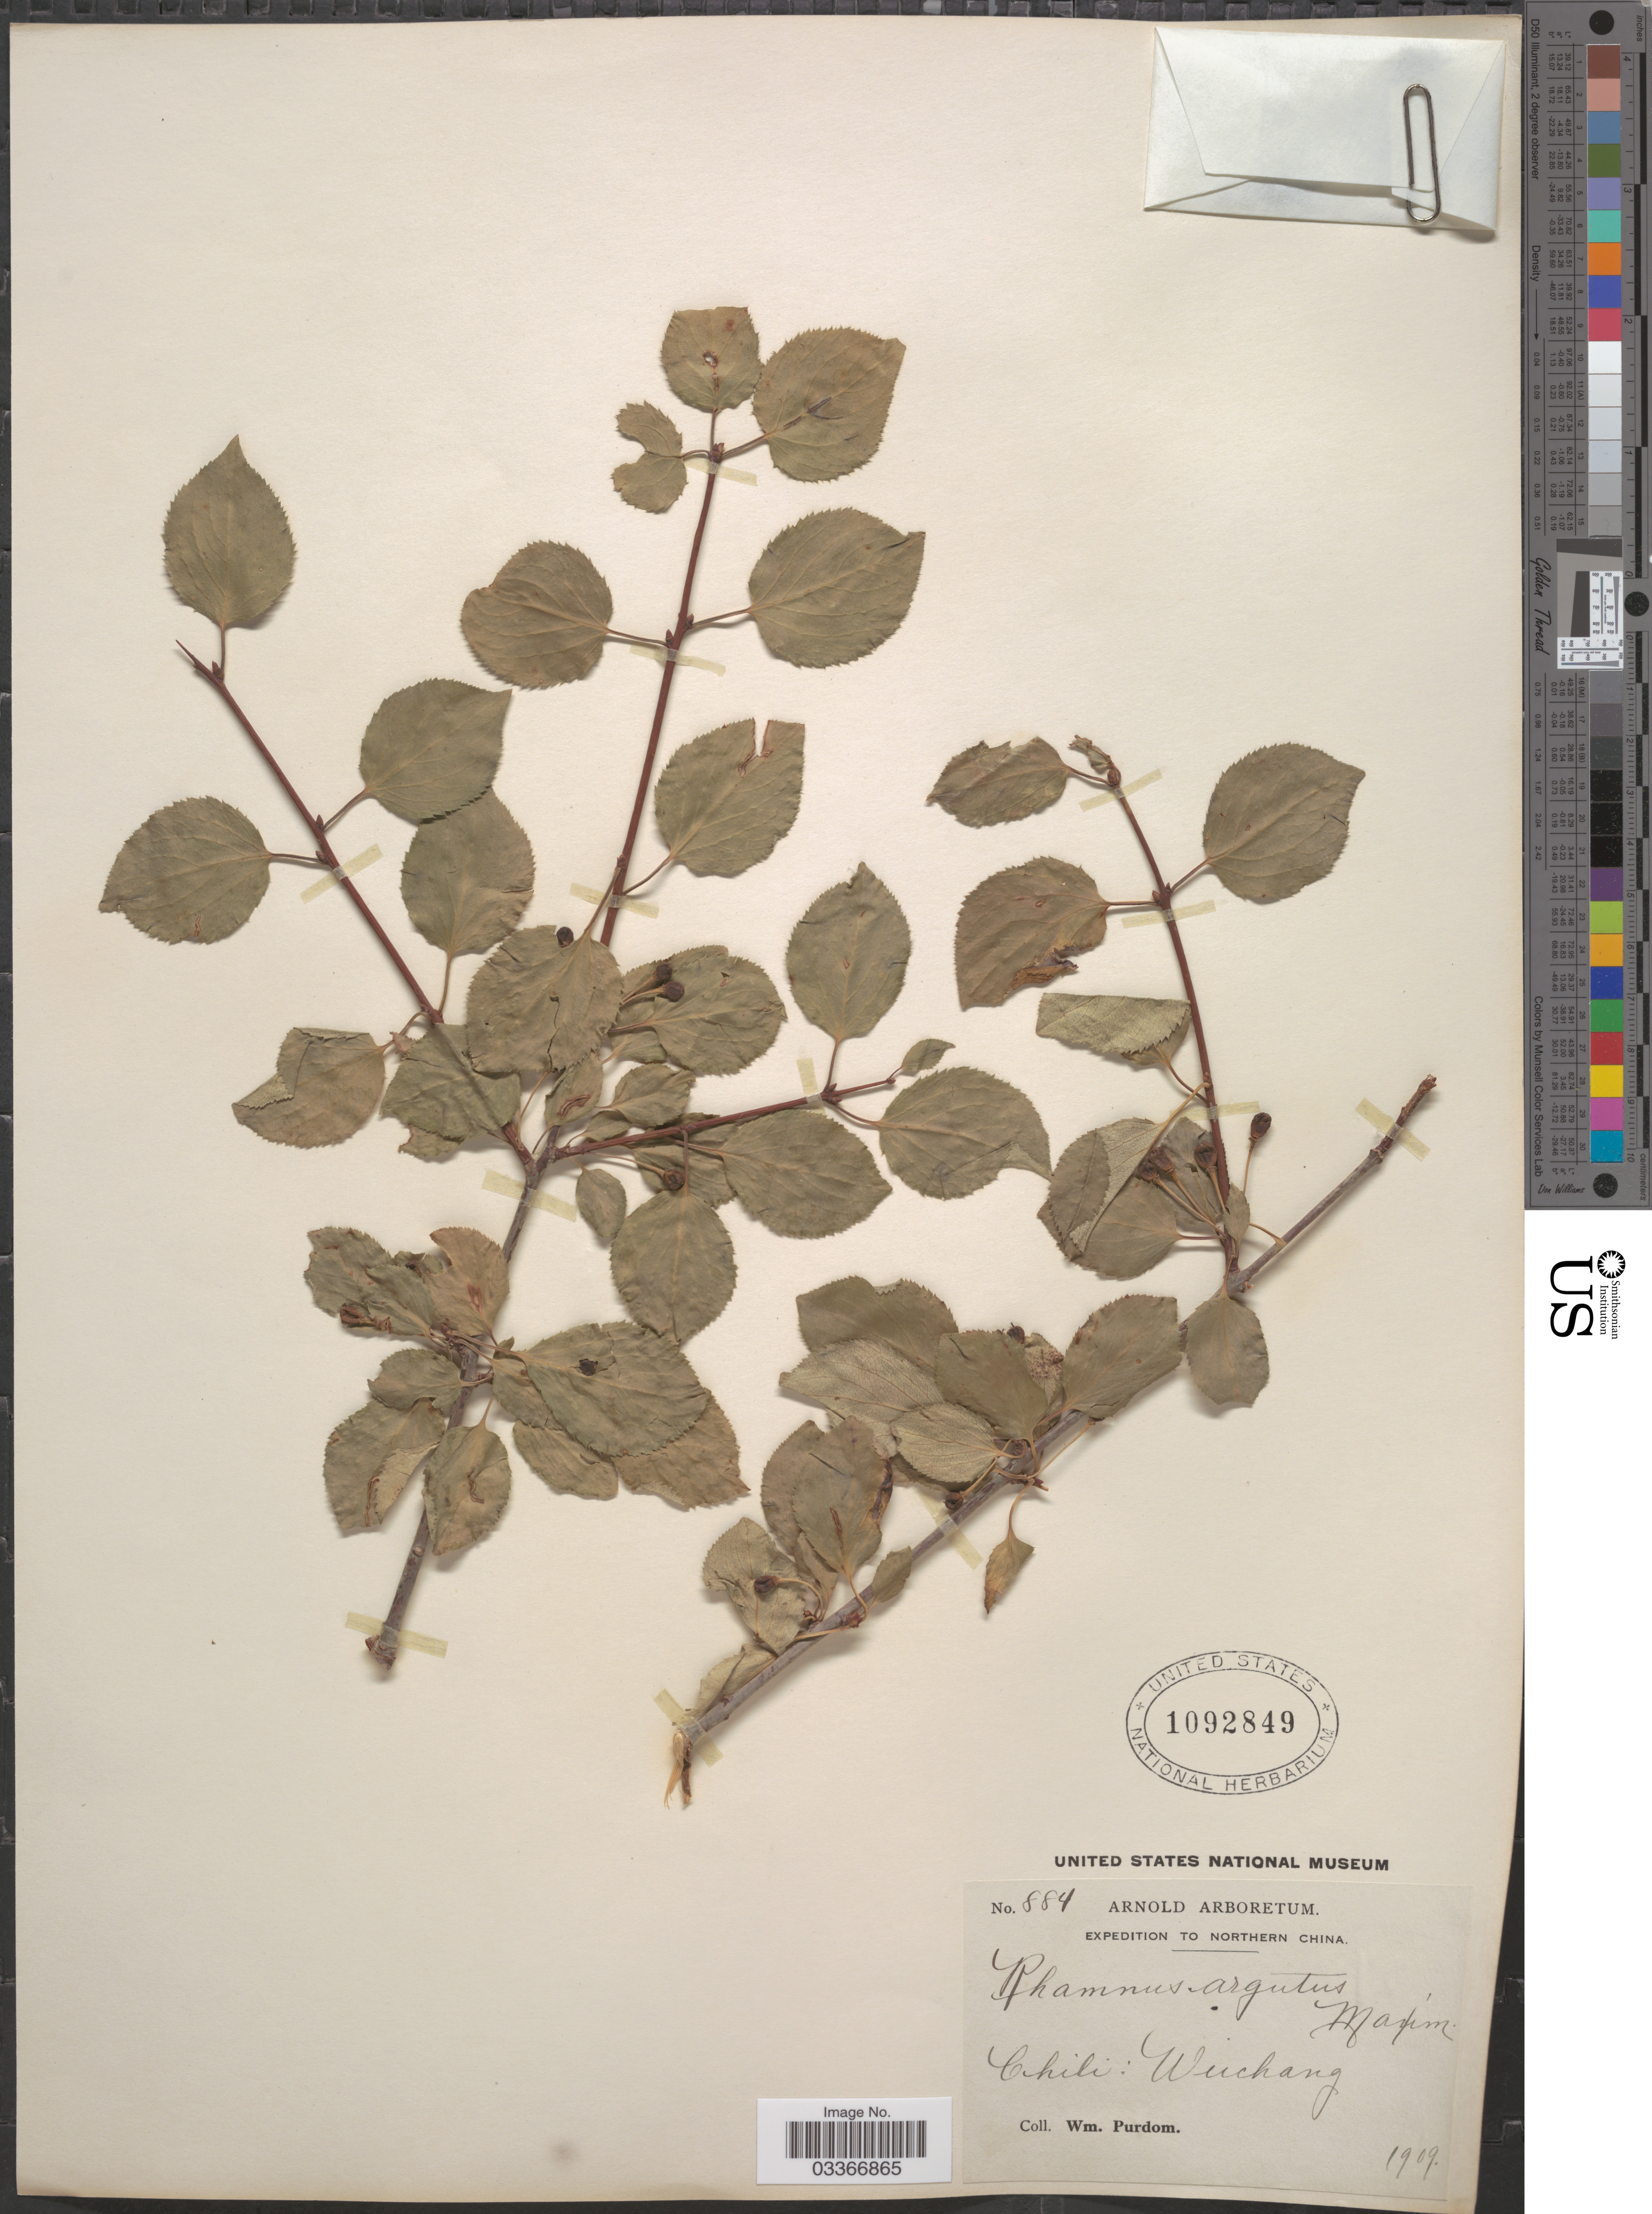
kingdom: Plantae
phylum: Tracheophyta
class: Magnoliopsida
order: Rosales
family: Rhamnaceae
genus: Rhamnus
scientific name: Rhamnus arguta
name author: Maxim.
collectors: W. Purdom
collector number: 884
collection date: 1909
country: China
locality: Northern China. Chili: Wuchang.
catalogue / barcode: US 1092849